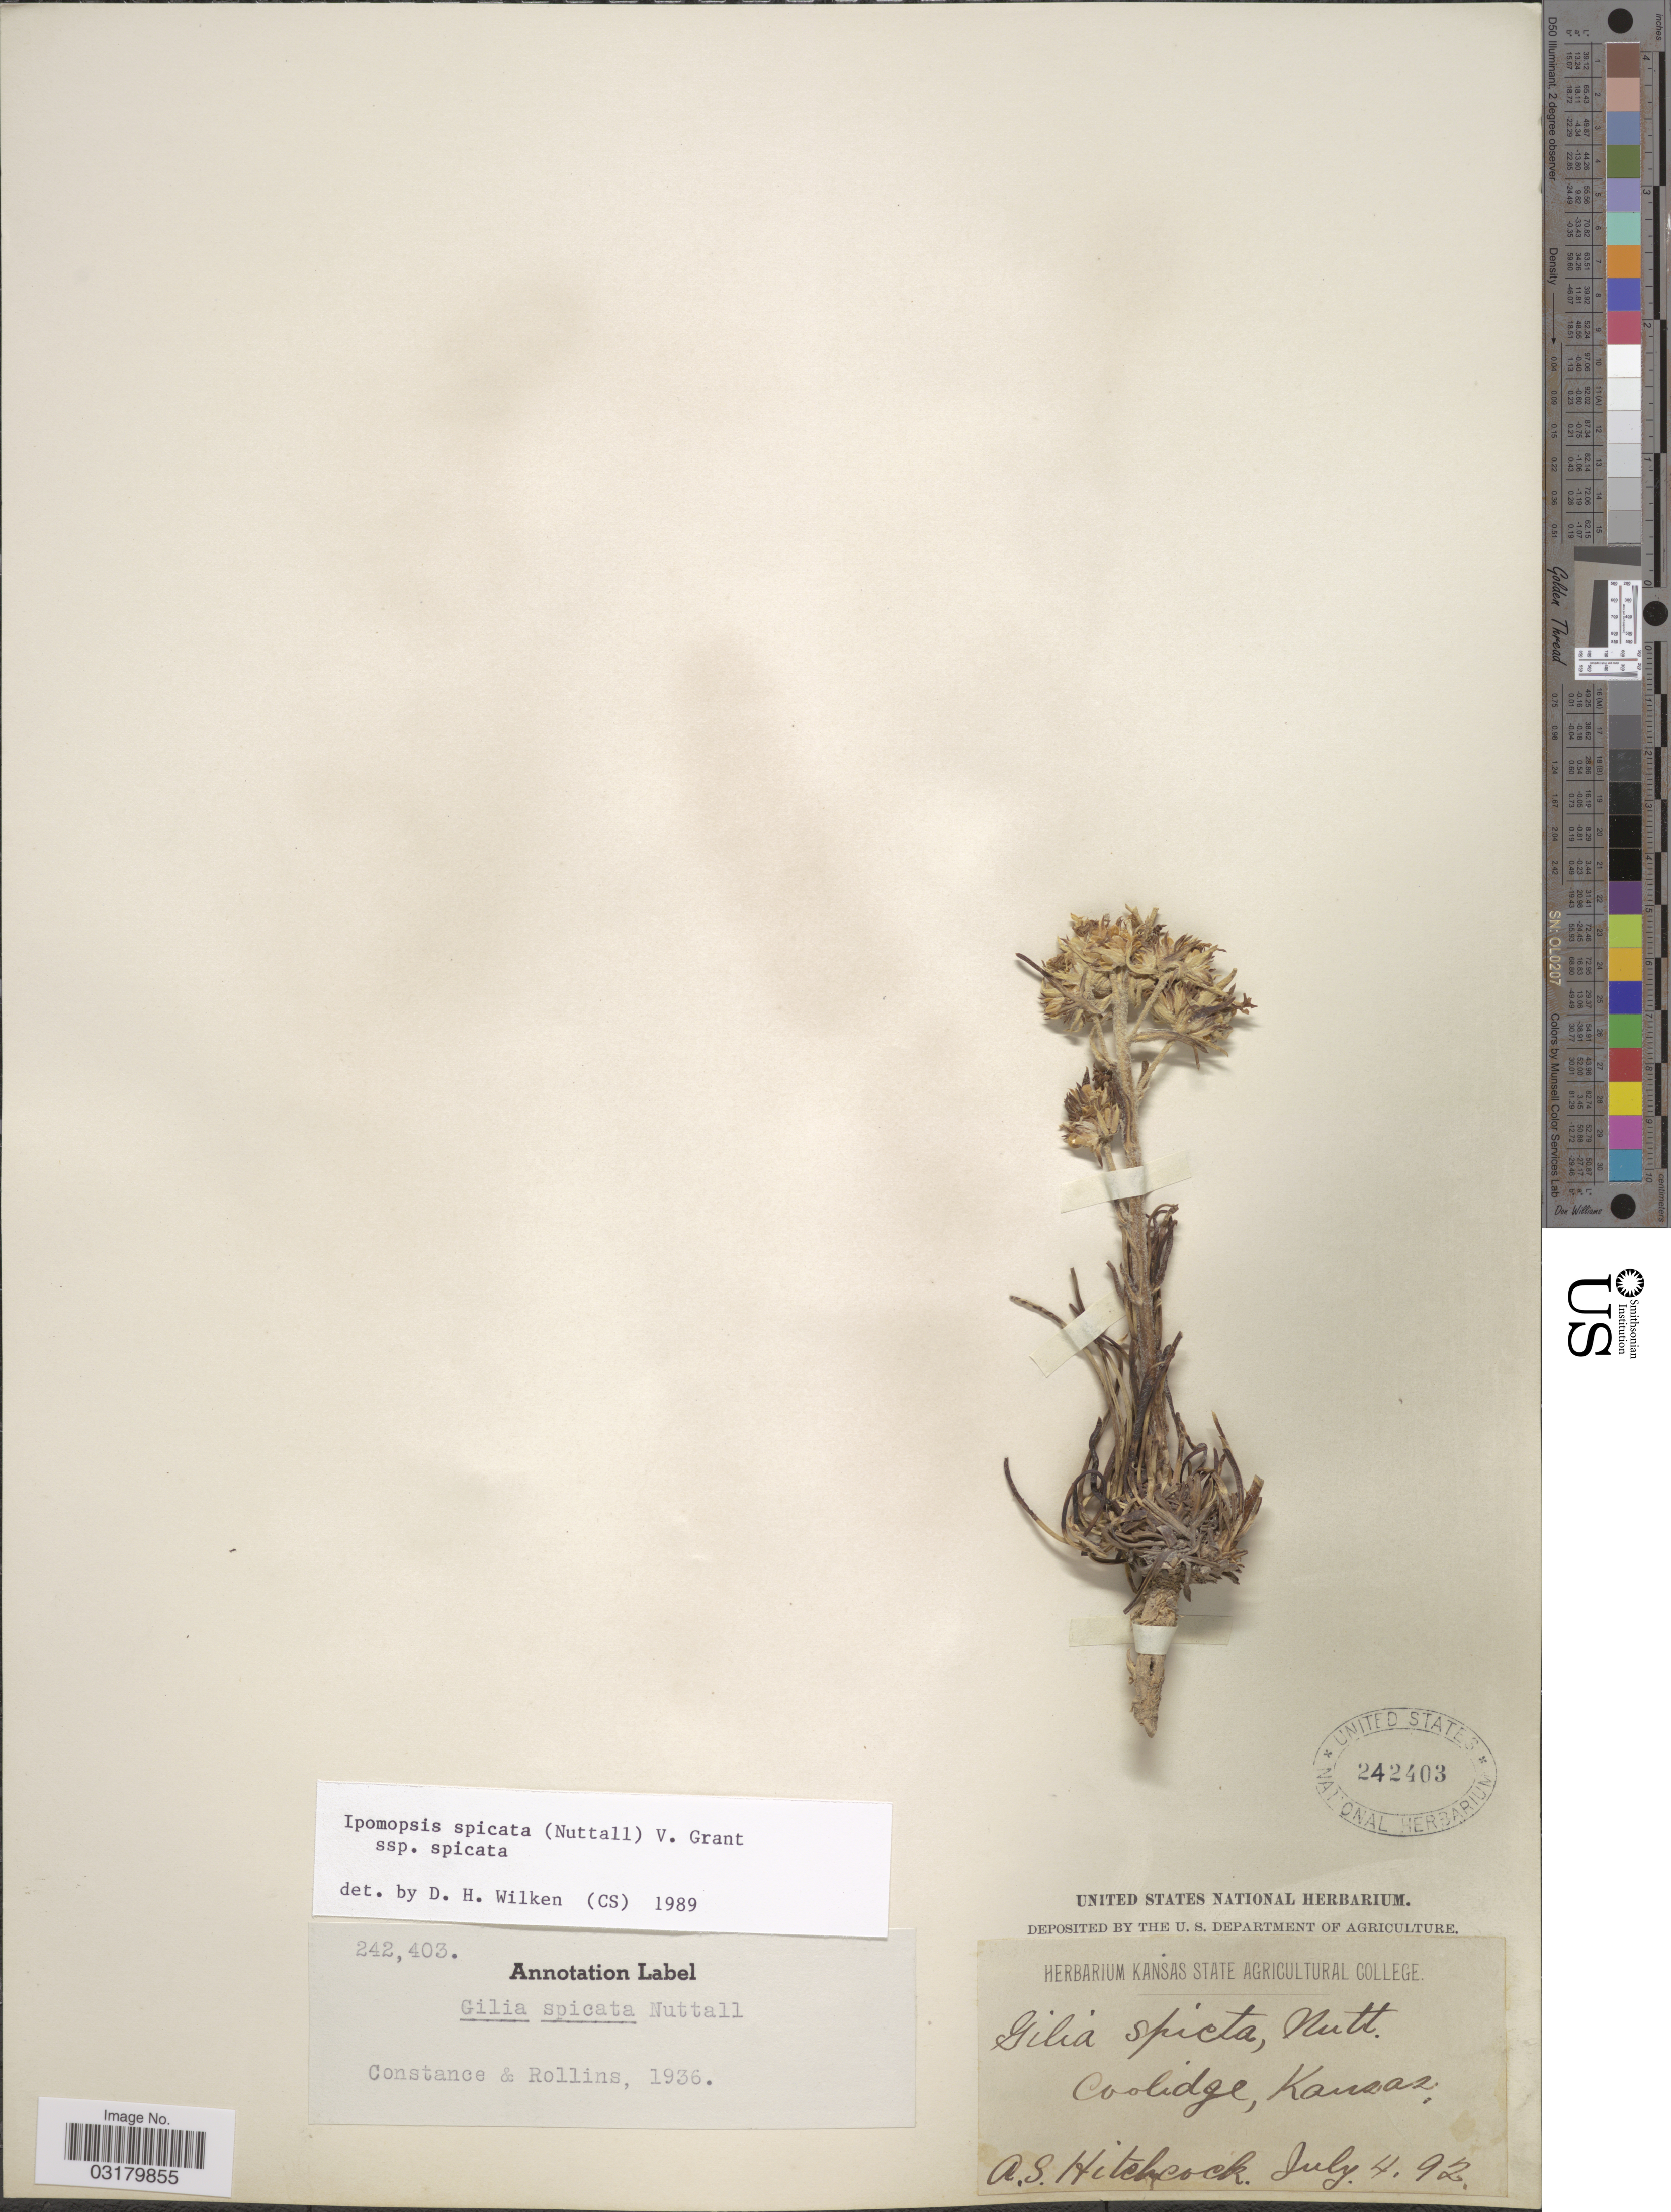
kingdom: Plantae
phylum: Tracheophyta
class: Magnoliopsida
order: Ericales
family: Polemoniaceae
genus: Ipomopsis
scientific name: Ipomopsis spicata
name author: (Nutt.) V.E. Grant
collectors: A. S. Hitchcock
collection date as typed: Transcribed d/m/y: 4/7/92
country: United States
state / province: Kansas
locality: Coolidge.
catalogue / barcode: US 242403